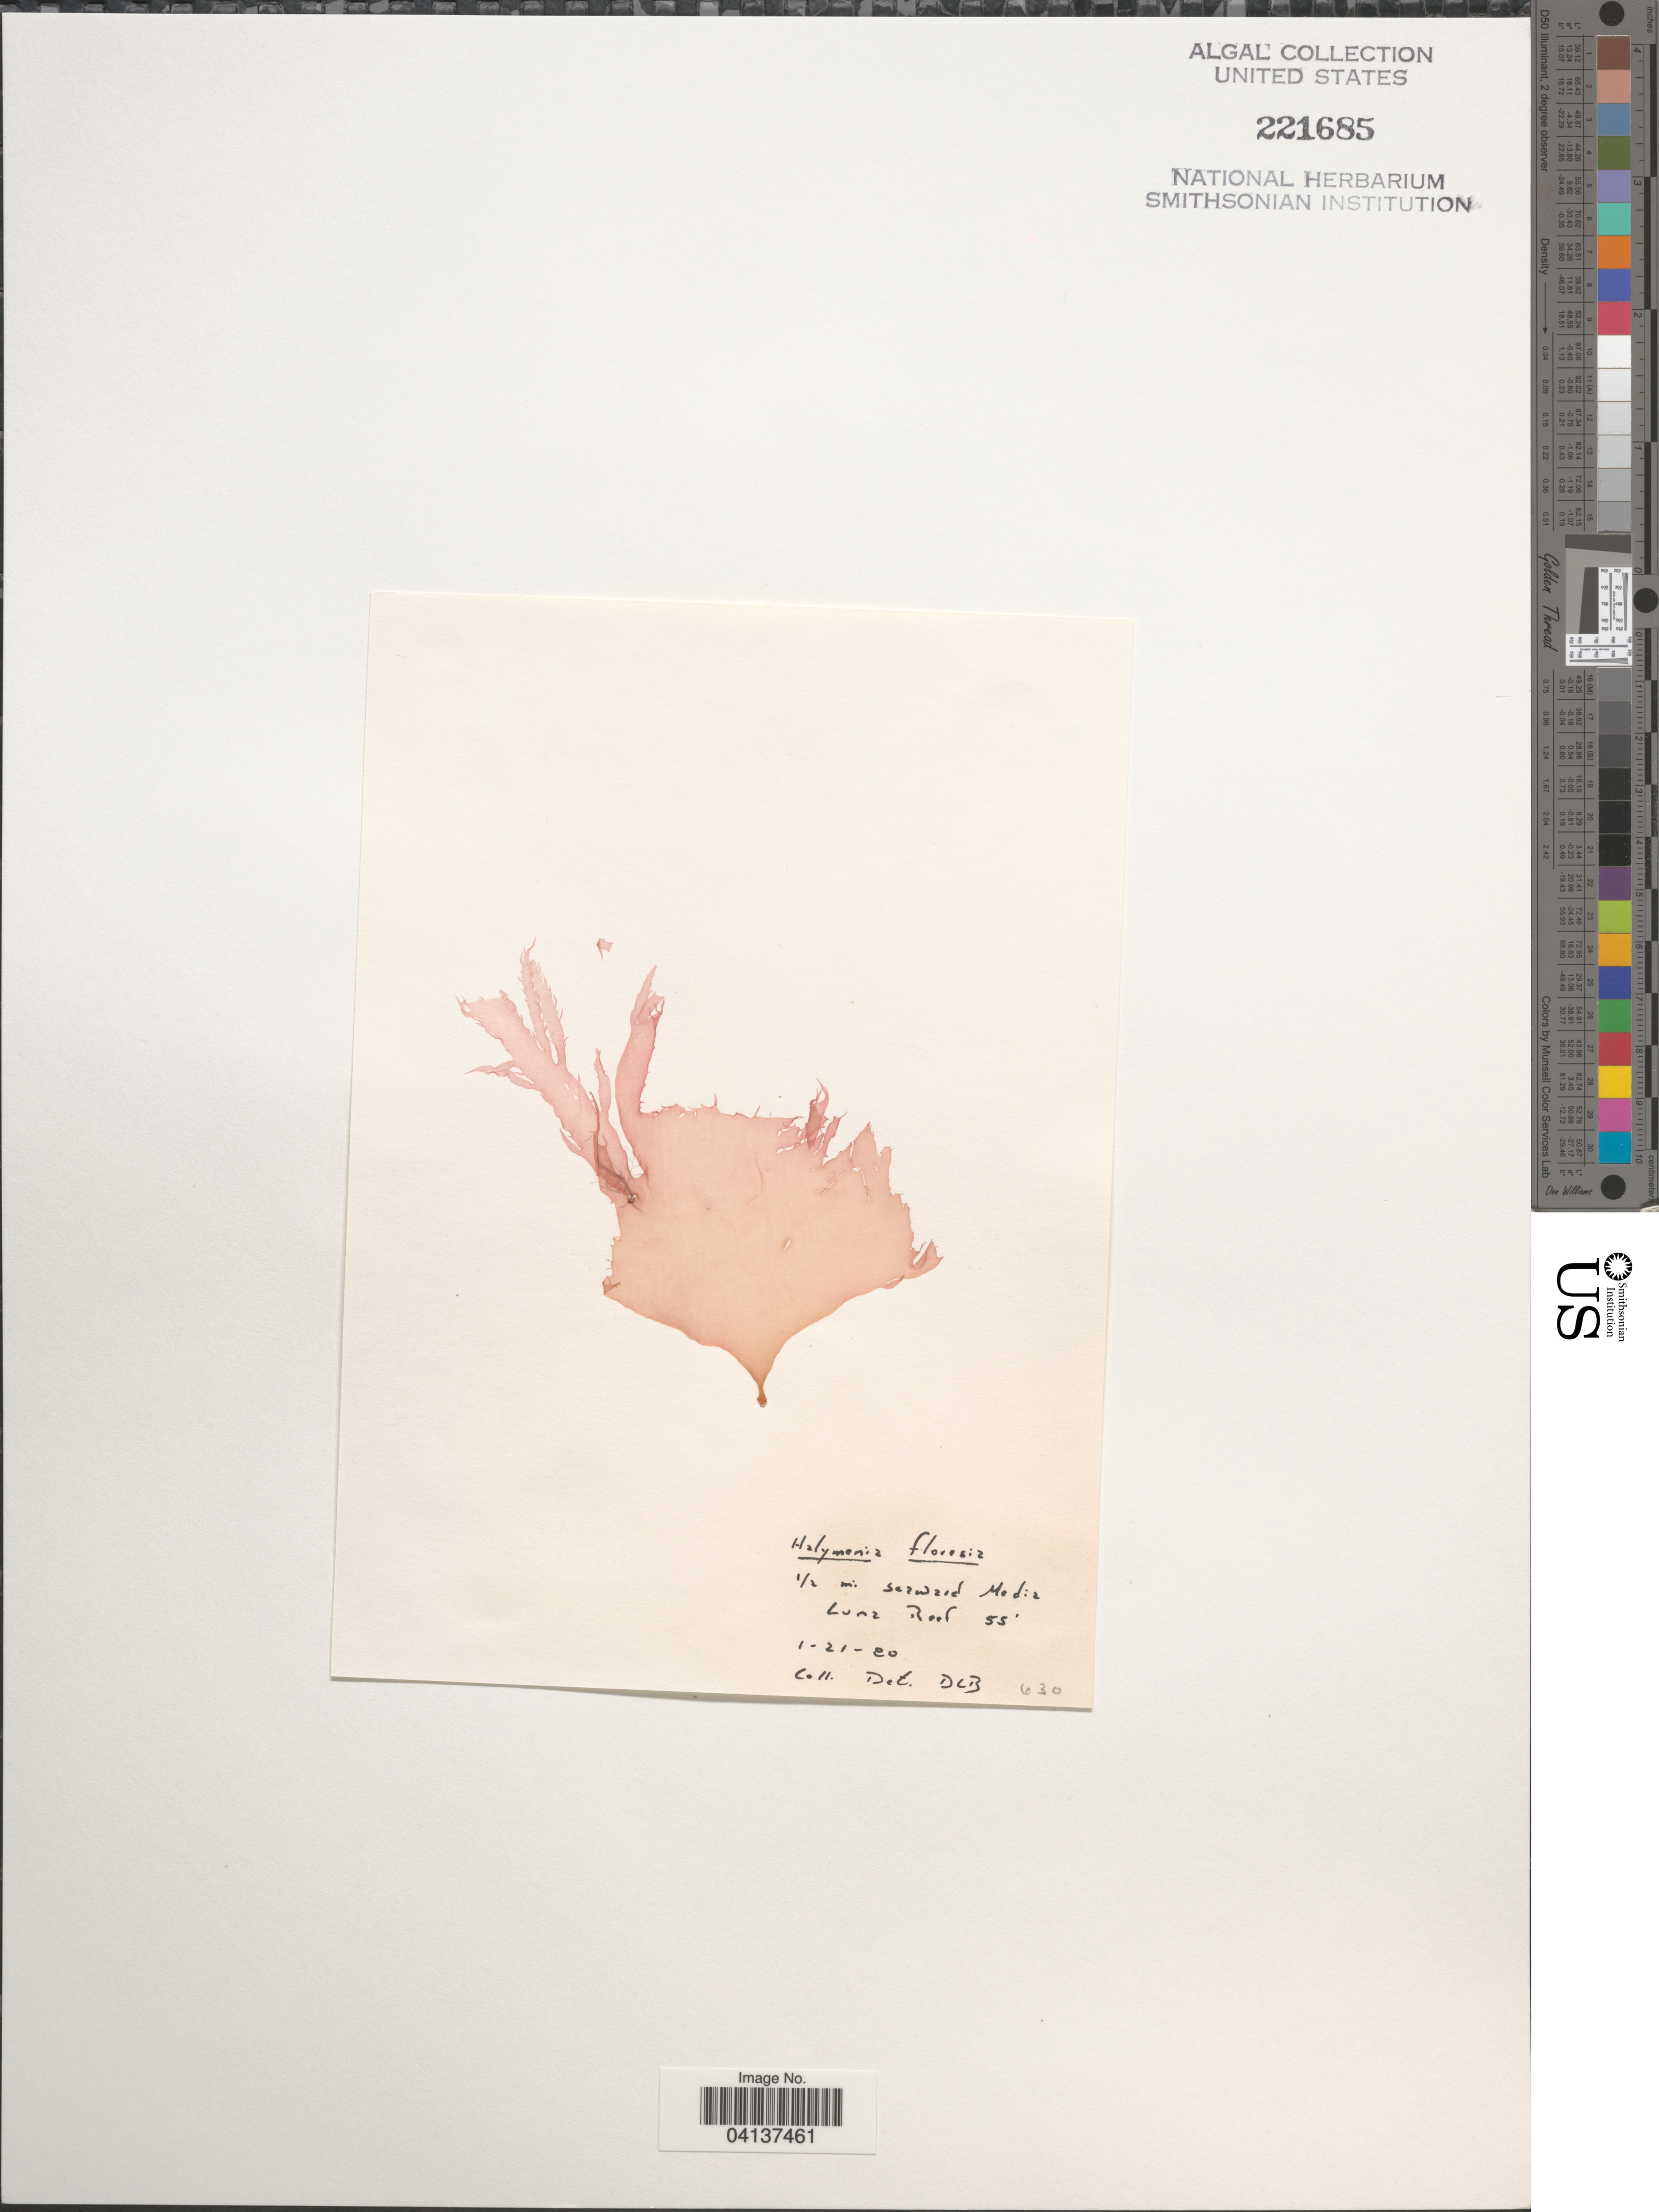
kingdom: Plantae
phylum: Rhodophyta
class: Florideophyceae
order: Halymeniales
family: Halymeniaceae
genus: Halymenia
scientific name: Halymenia floresii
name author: (Clemente) C. Agardh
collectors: D. L. B.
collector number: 630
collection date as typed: Transcribed d/m/y: 21/1/80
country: Puerto Rico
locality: ½ mi seaward Media Luna Reef.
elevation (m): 17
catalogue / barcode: US 221685